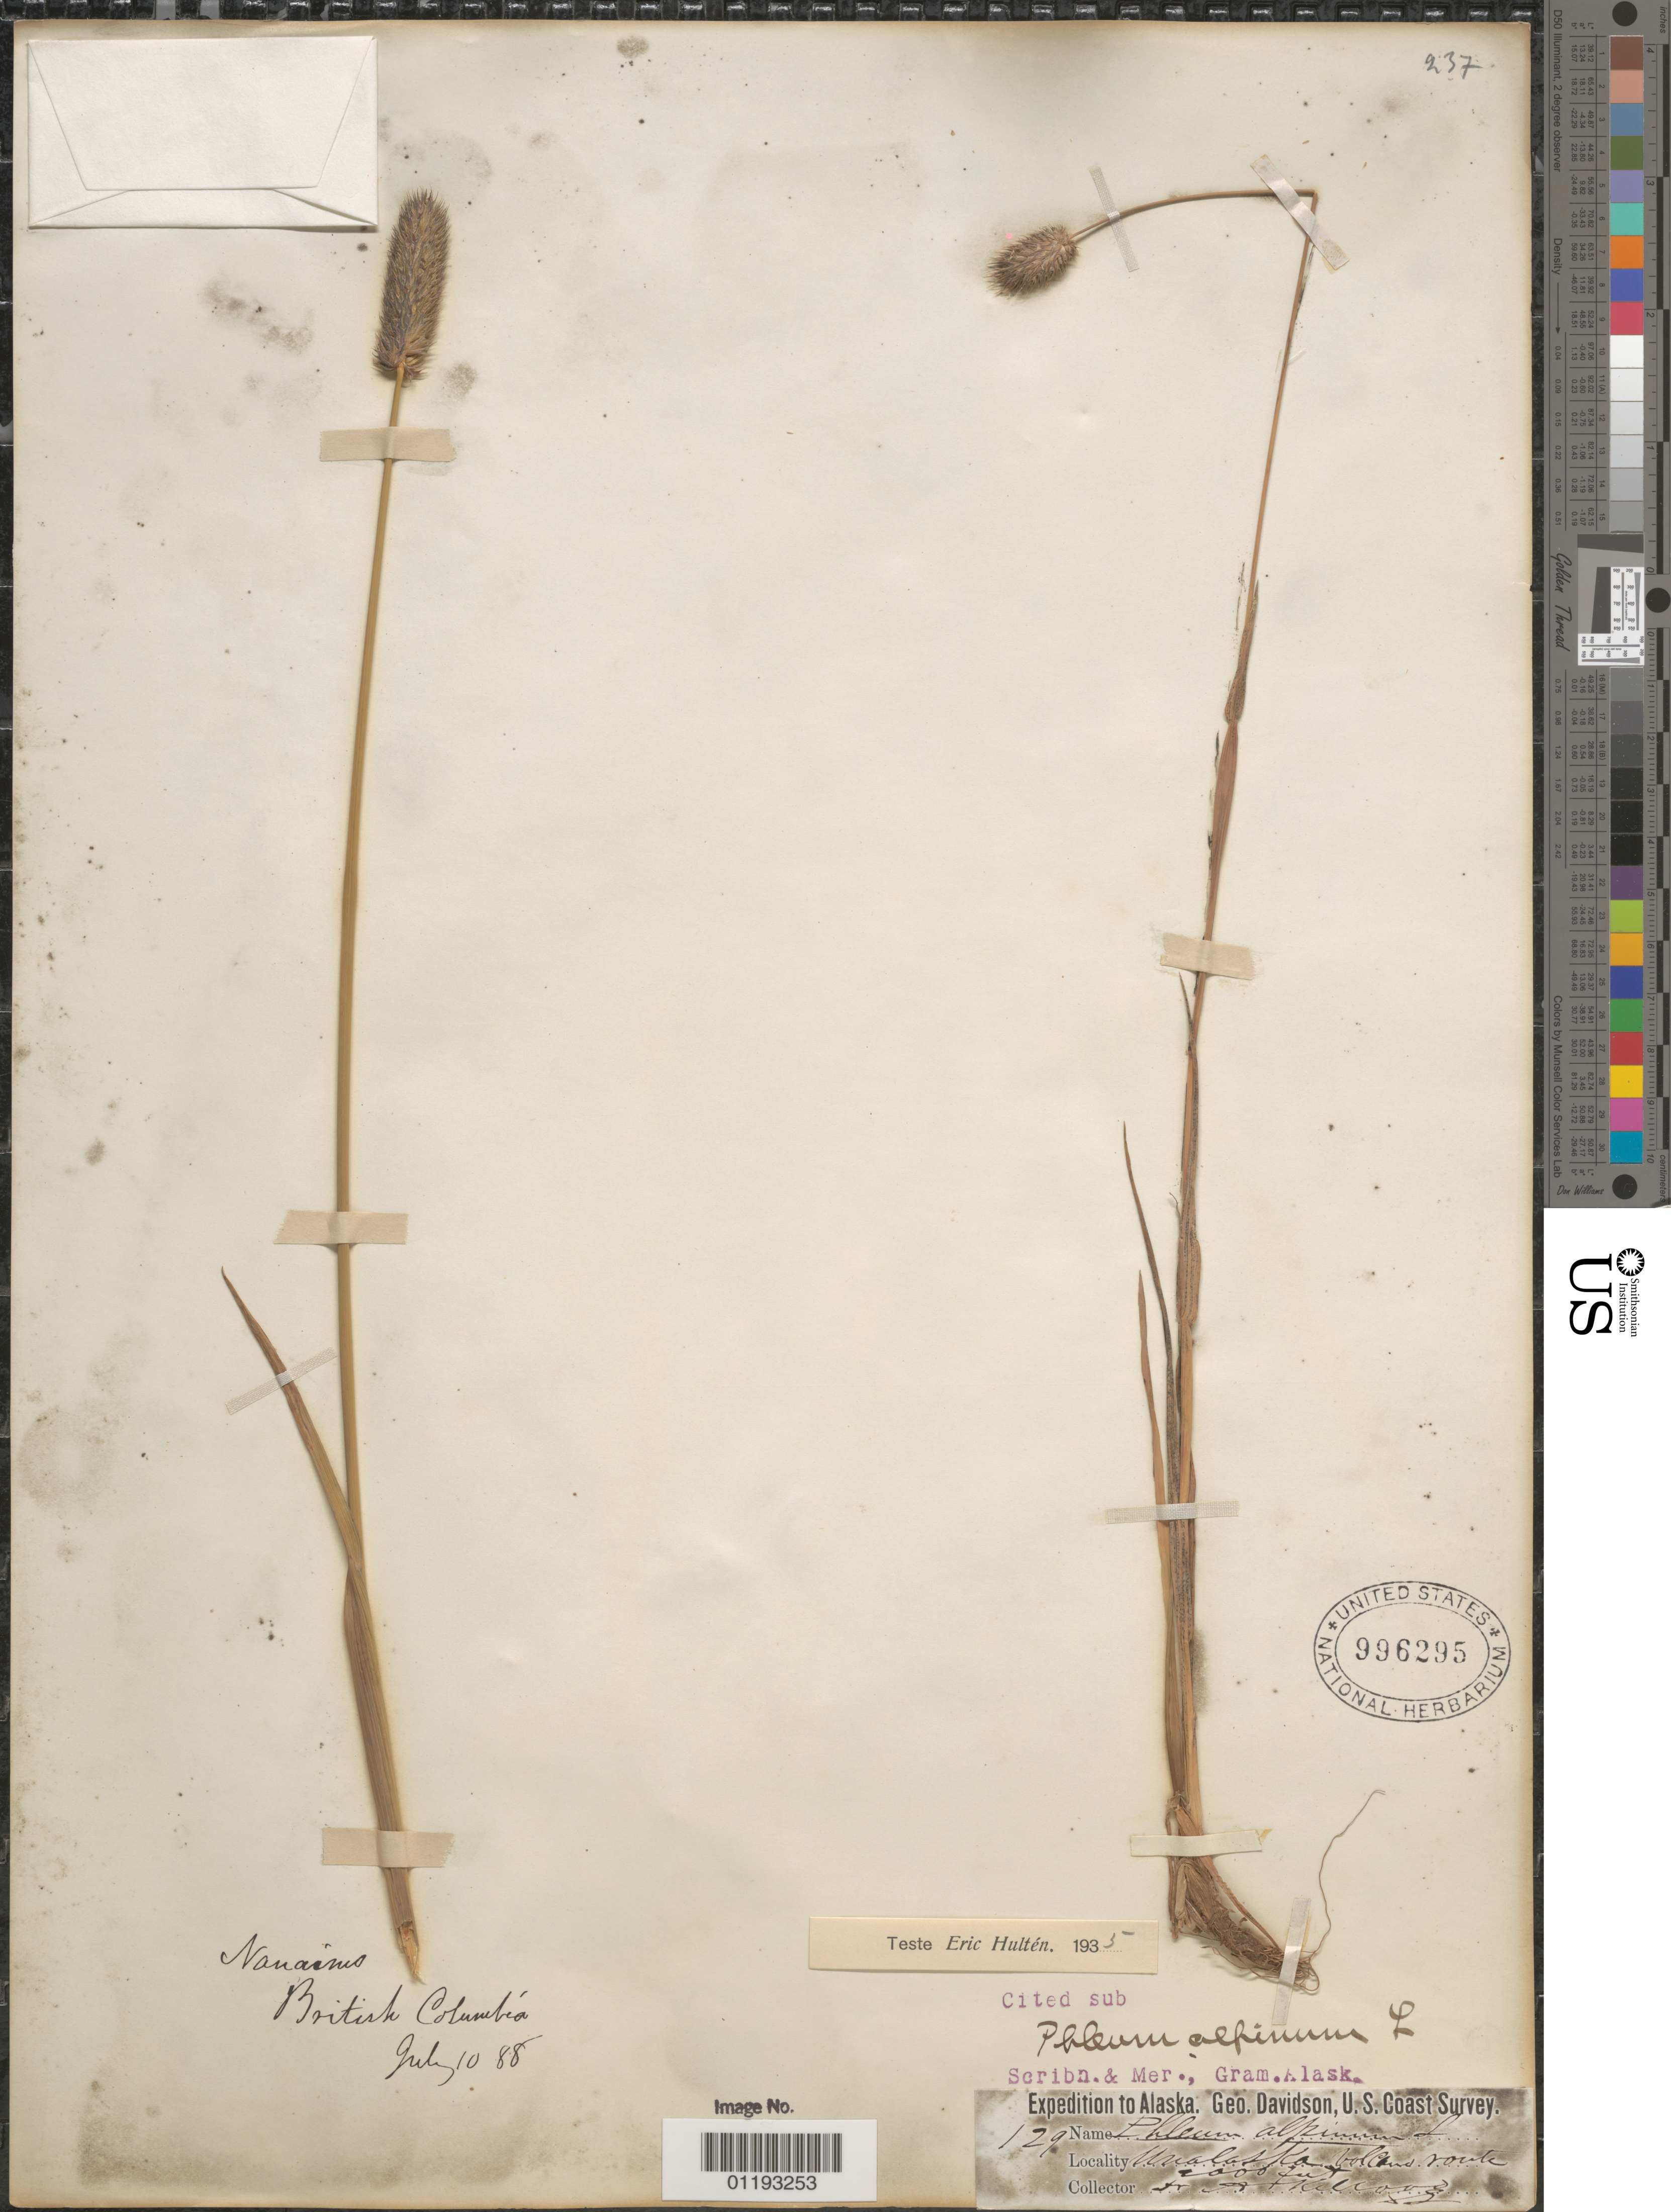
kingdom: Plantae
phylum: Tracheophyta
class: Liliopsida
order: Poales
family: Poaceae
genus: Phleum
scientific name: Phleum alpinum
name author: L.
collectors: A. Kellogg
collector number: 129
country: United States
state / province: Alaska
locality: Unalaska.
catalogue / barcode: US 996295